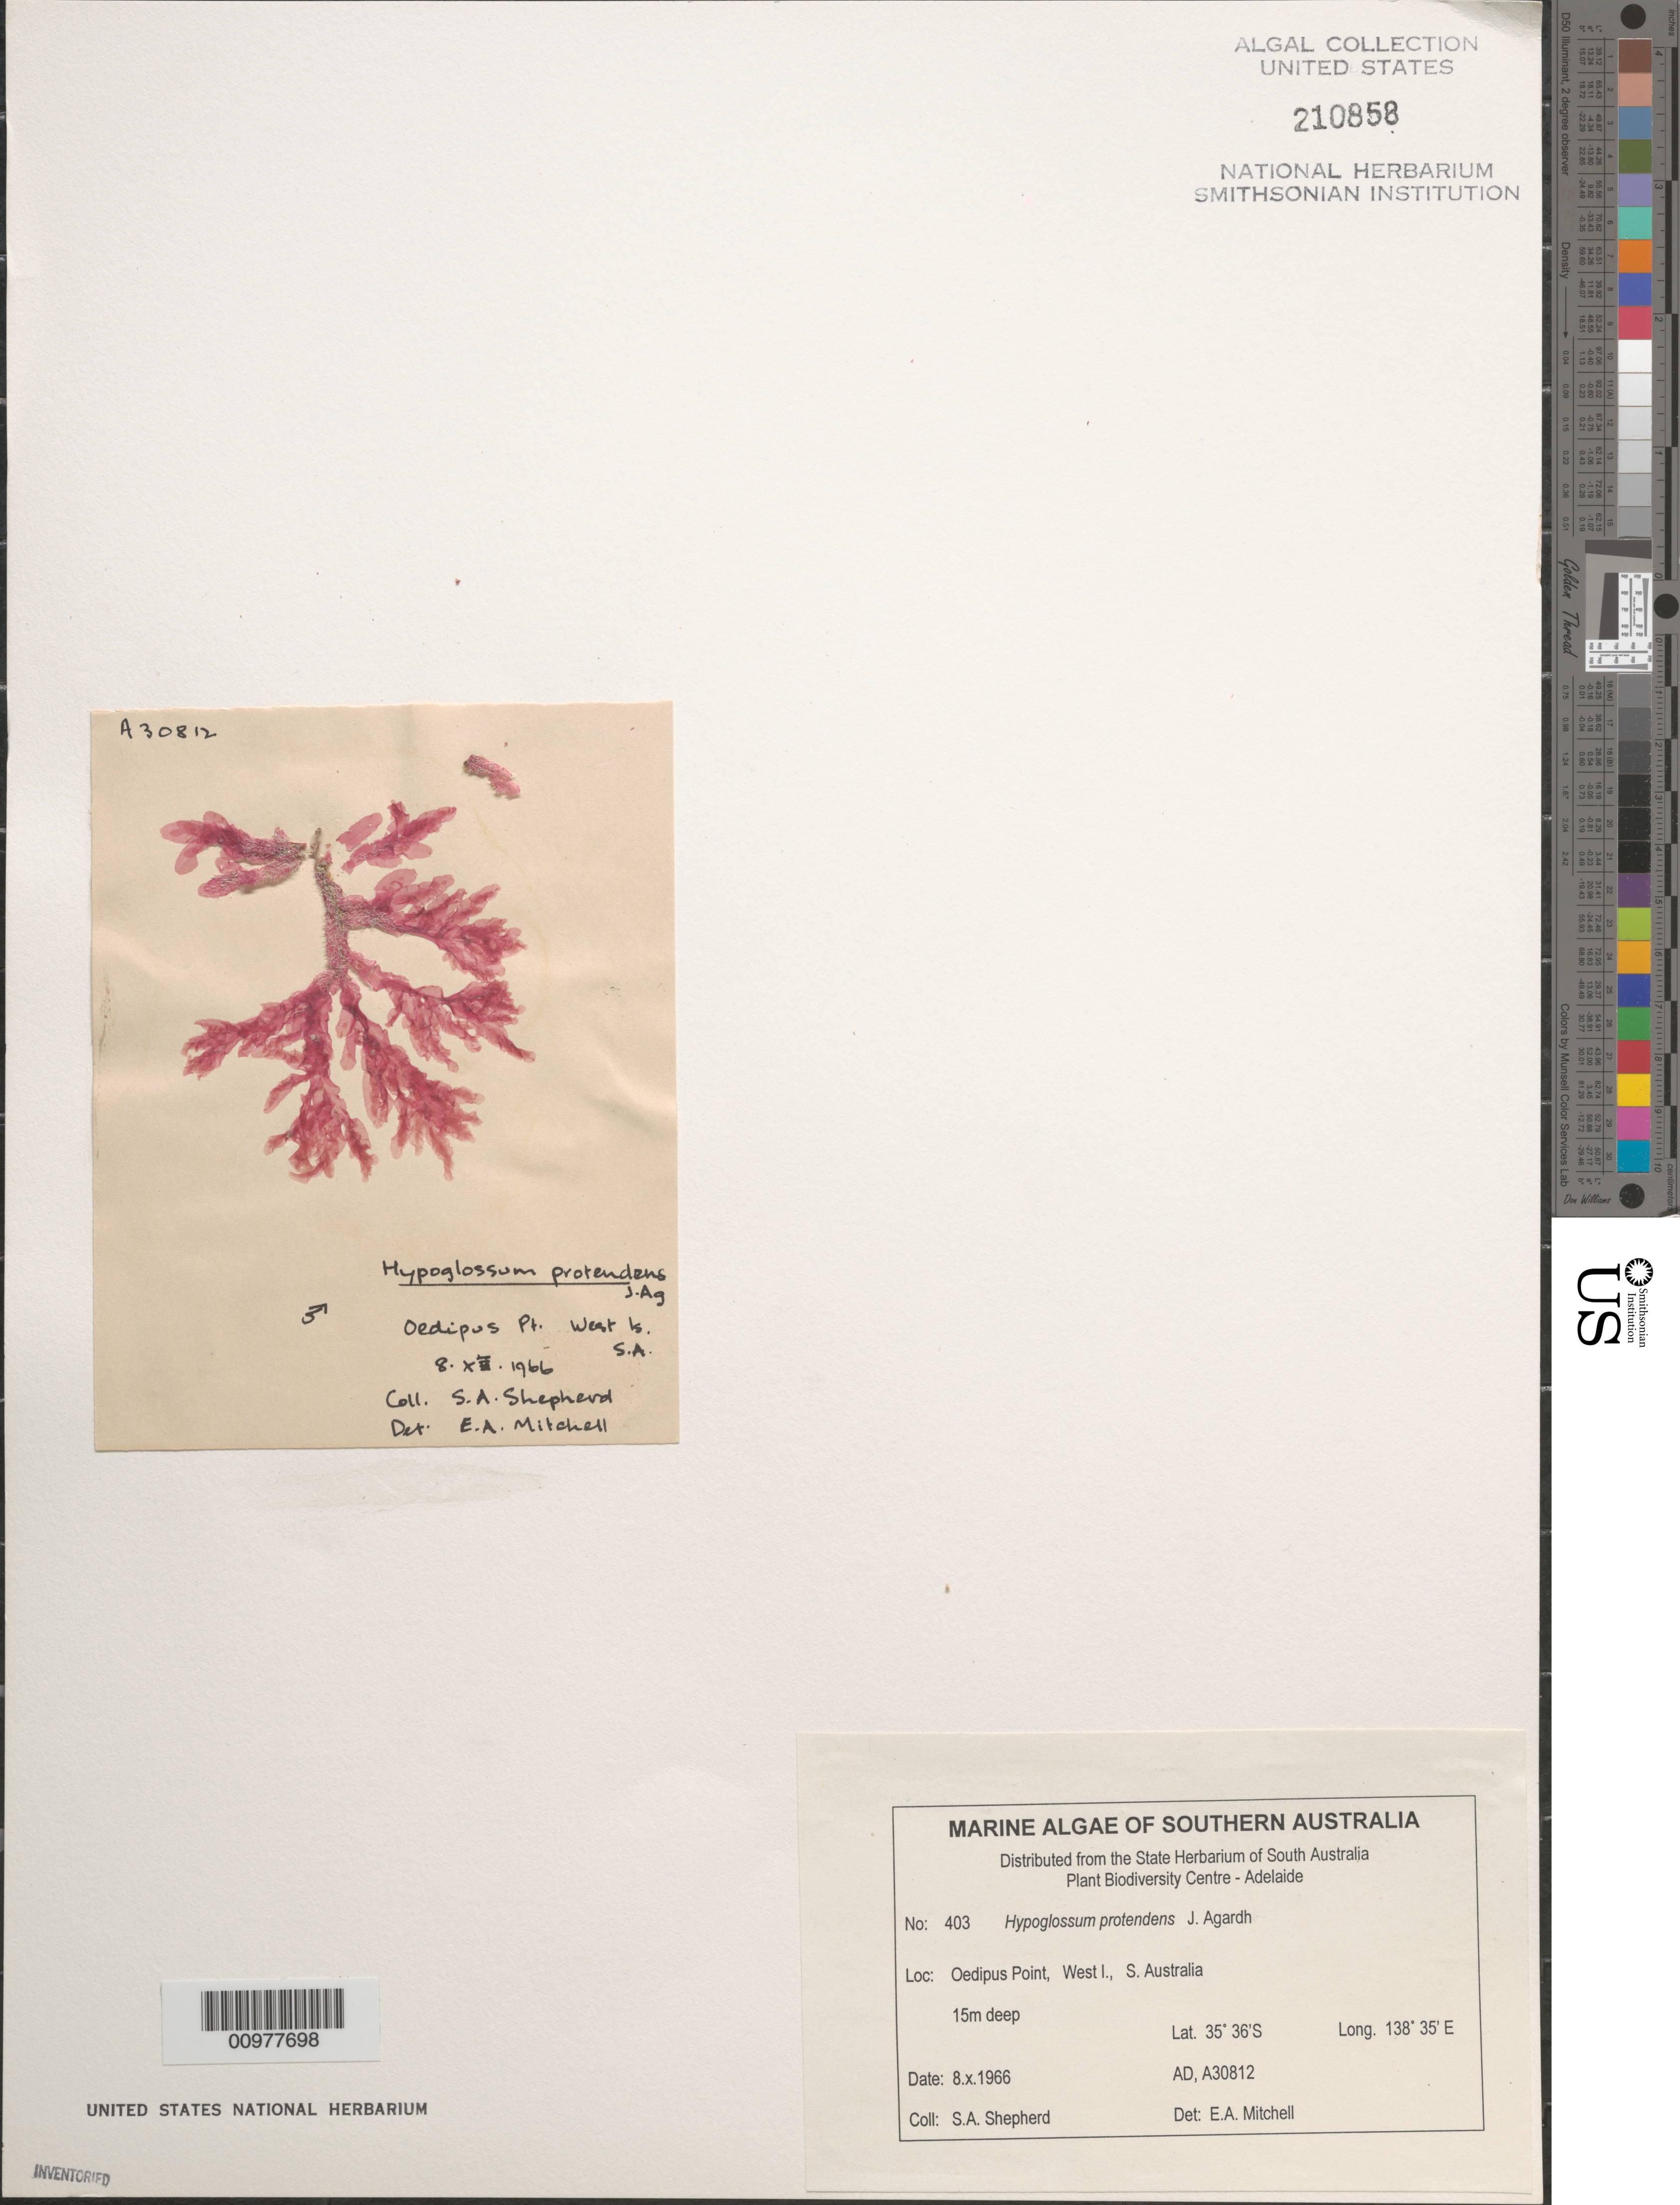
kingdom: Plantae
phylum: Rhodophyta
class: Florideophyceae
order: Ceramiales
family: Delesseriaceae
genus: Hypoglossum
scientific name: Hypoglossum protendens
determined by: Mitchell, E. A.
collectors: S. Shepherd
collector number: AD A30812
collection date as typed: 08 Oct 1966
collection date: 1966-10-08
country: Australia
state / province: South Australia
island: West Island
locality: Oedipus Point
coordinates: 35 36'S, 138 35'E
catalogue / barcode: US 210858